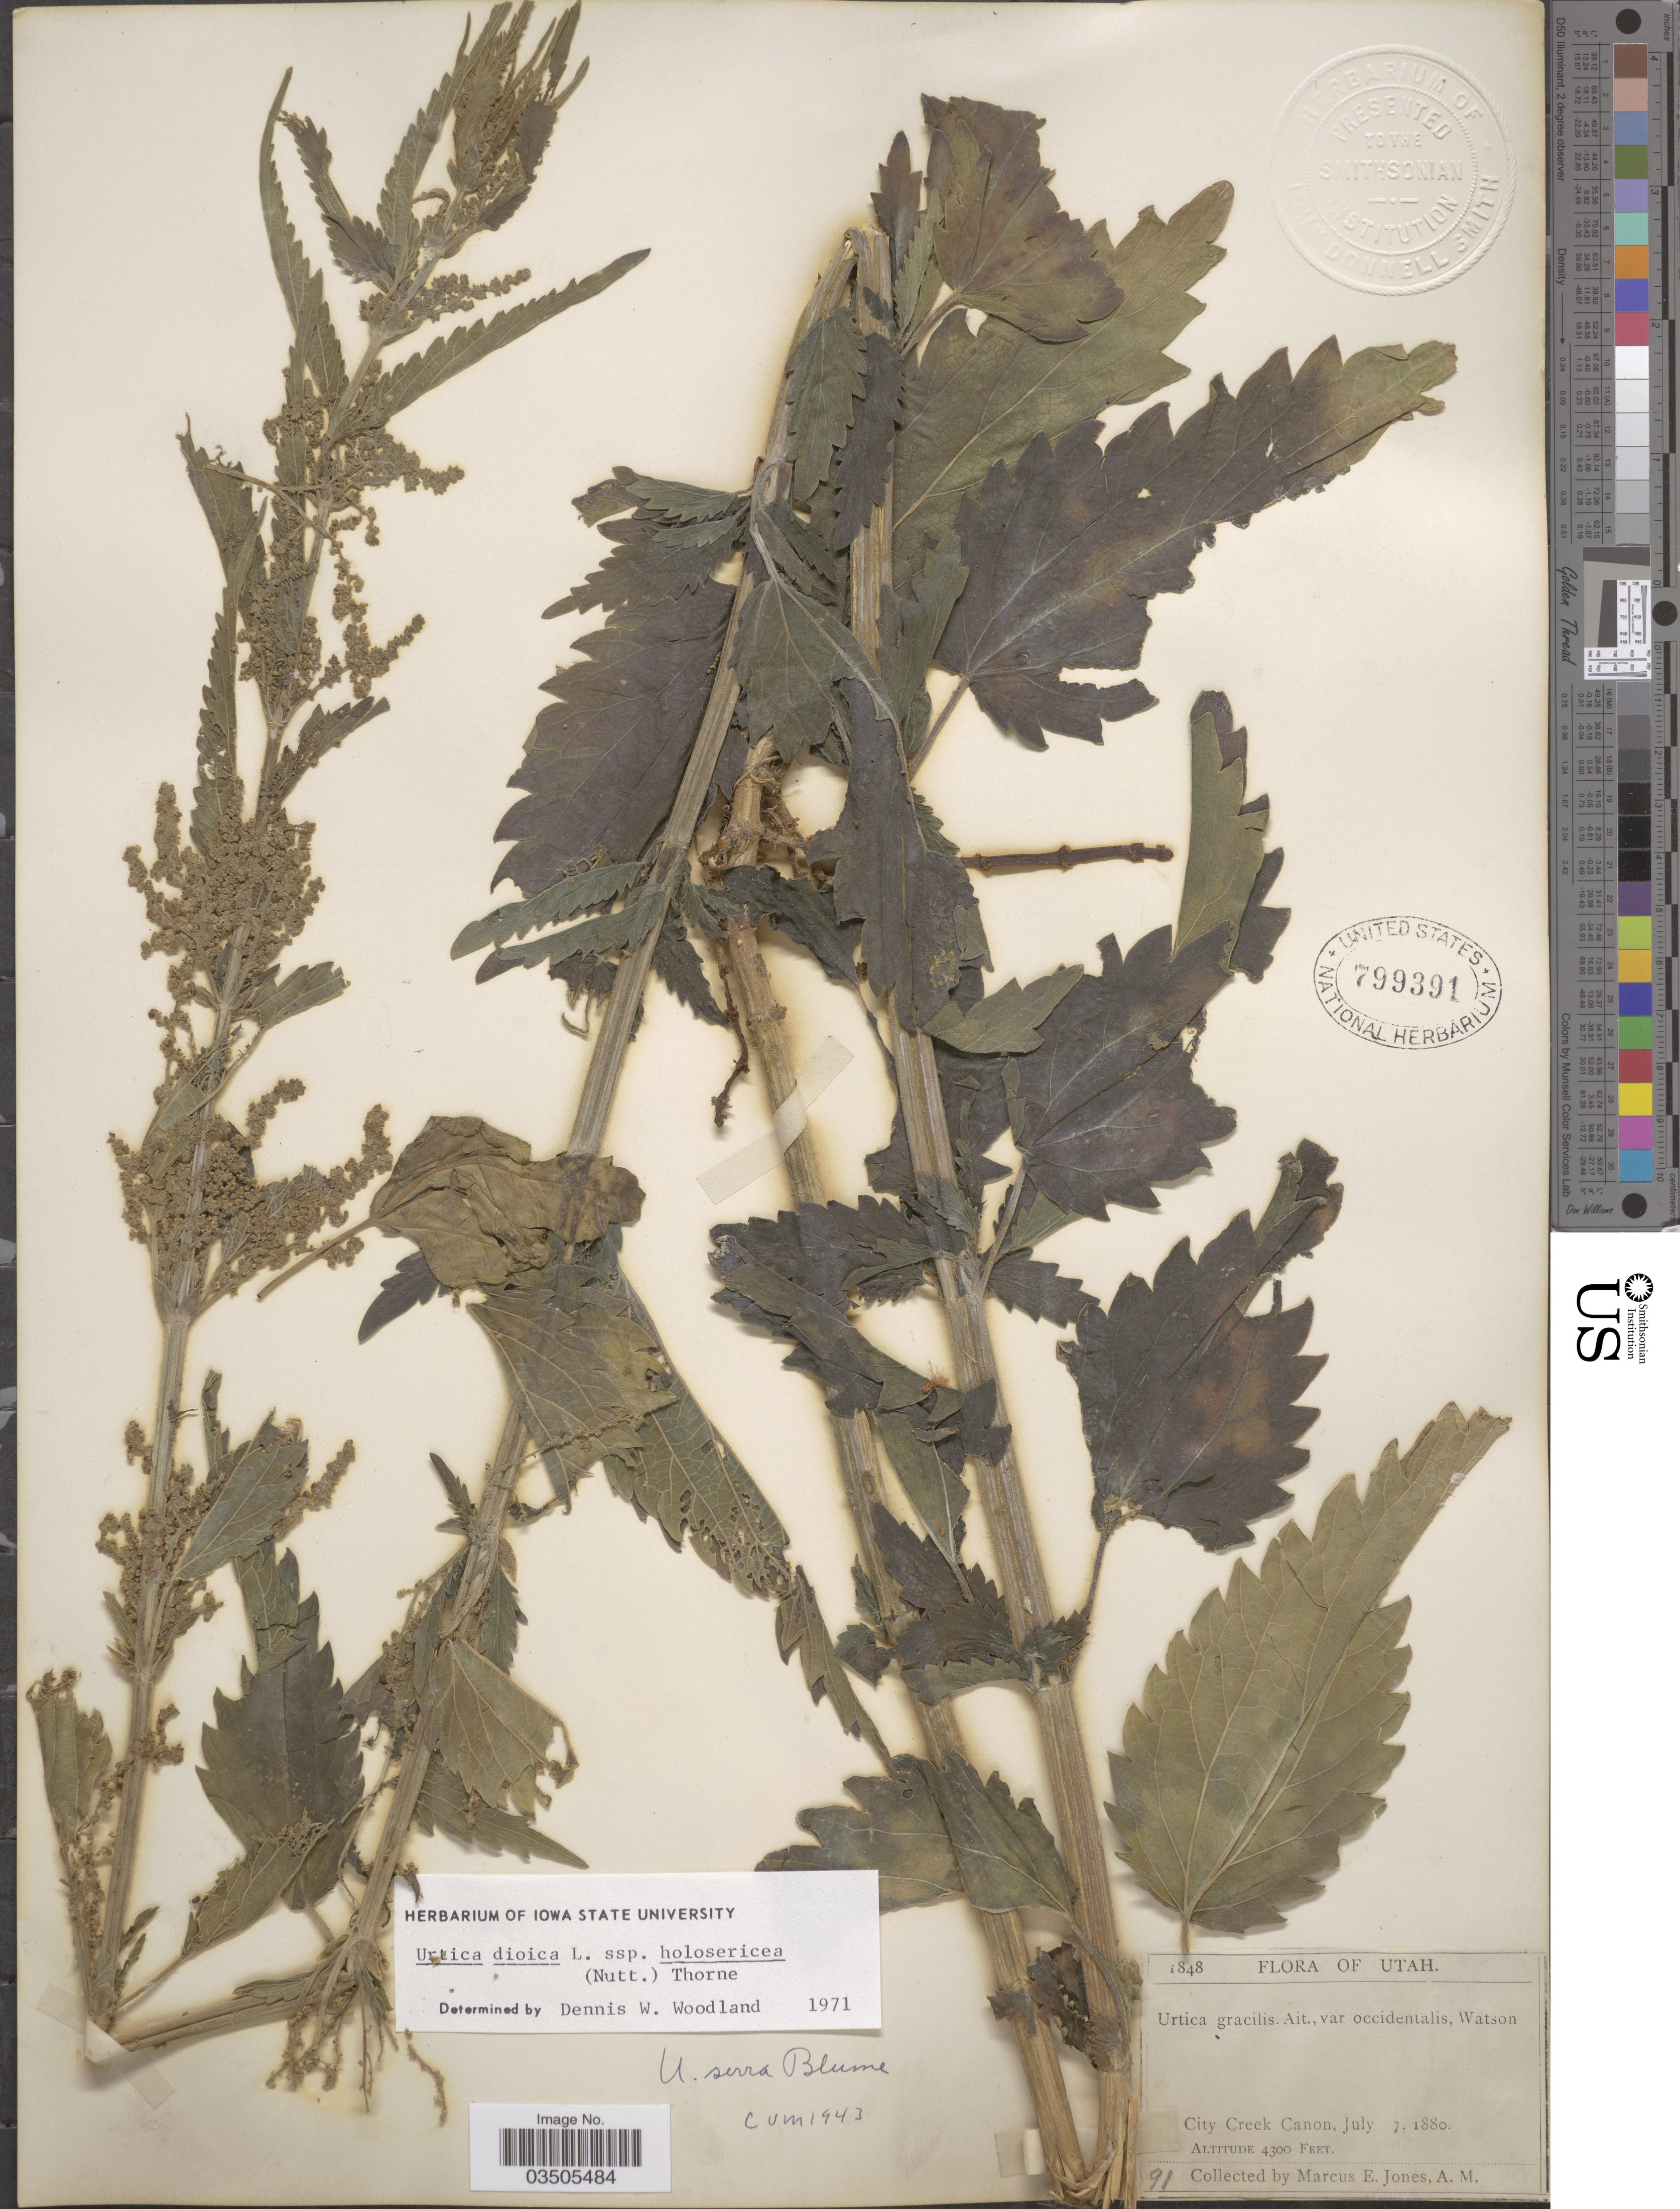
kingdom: Plantae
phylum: Tracheophyta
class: Magnoliopsida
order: Rosales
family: Urticaceae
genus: Urtica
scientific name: Urtica dioica subsp. holosericea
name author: (Nutt.) Thorne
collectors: M. E. Jones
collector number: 1848/91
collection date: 1880-07-07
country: United States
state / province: Utah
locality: City Creek Canon.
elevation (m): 1311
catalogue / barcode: US 799391